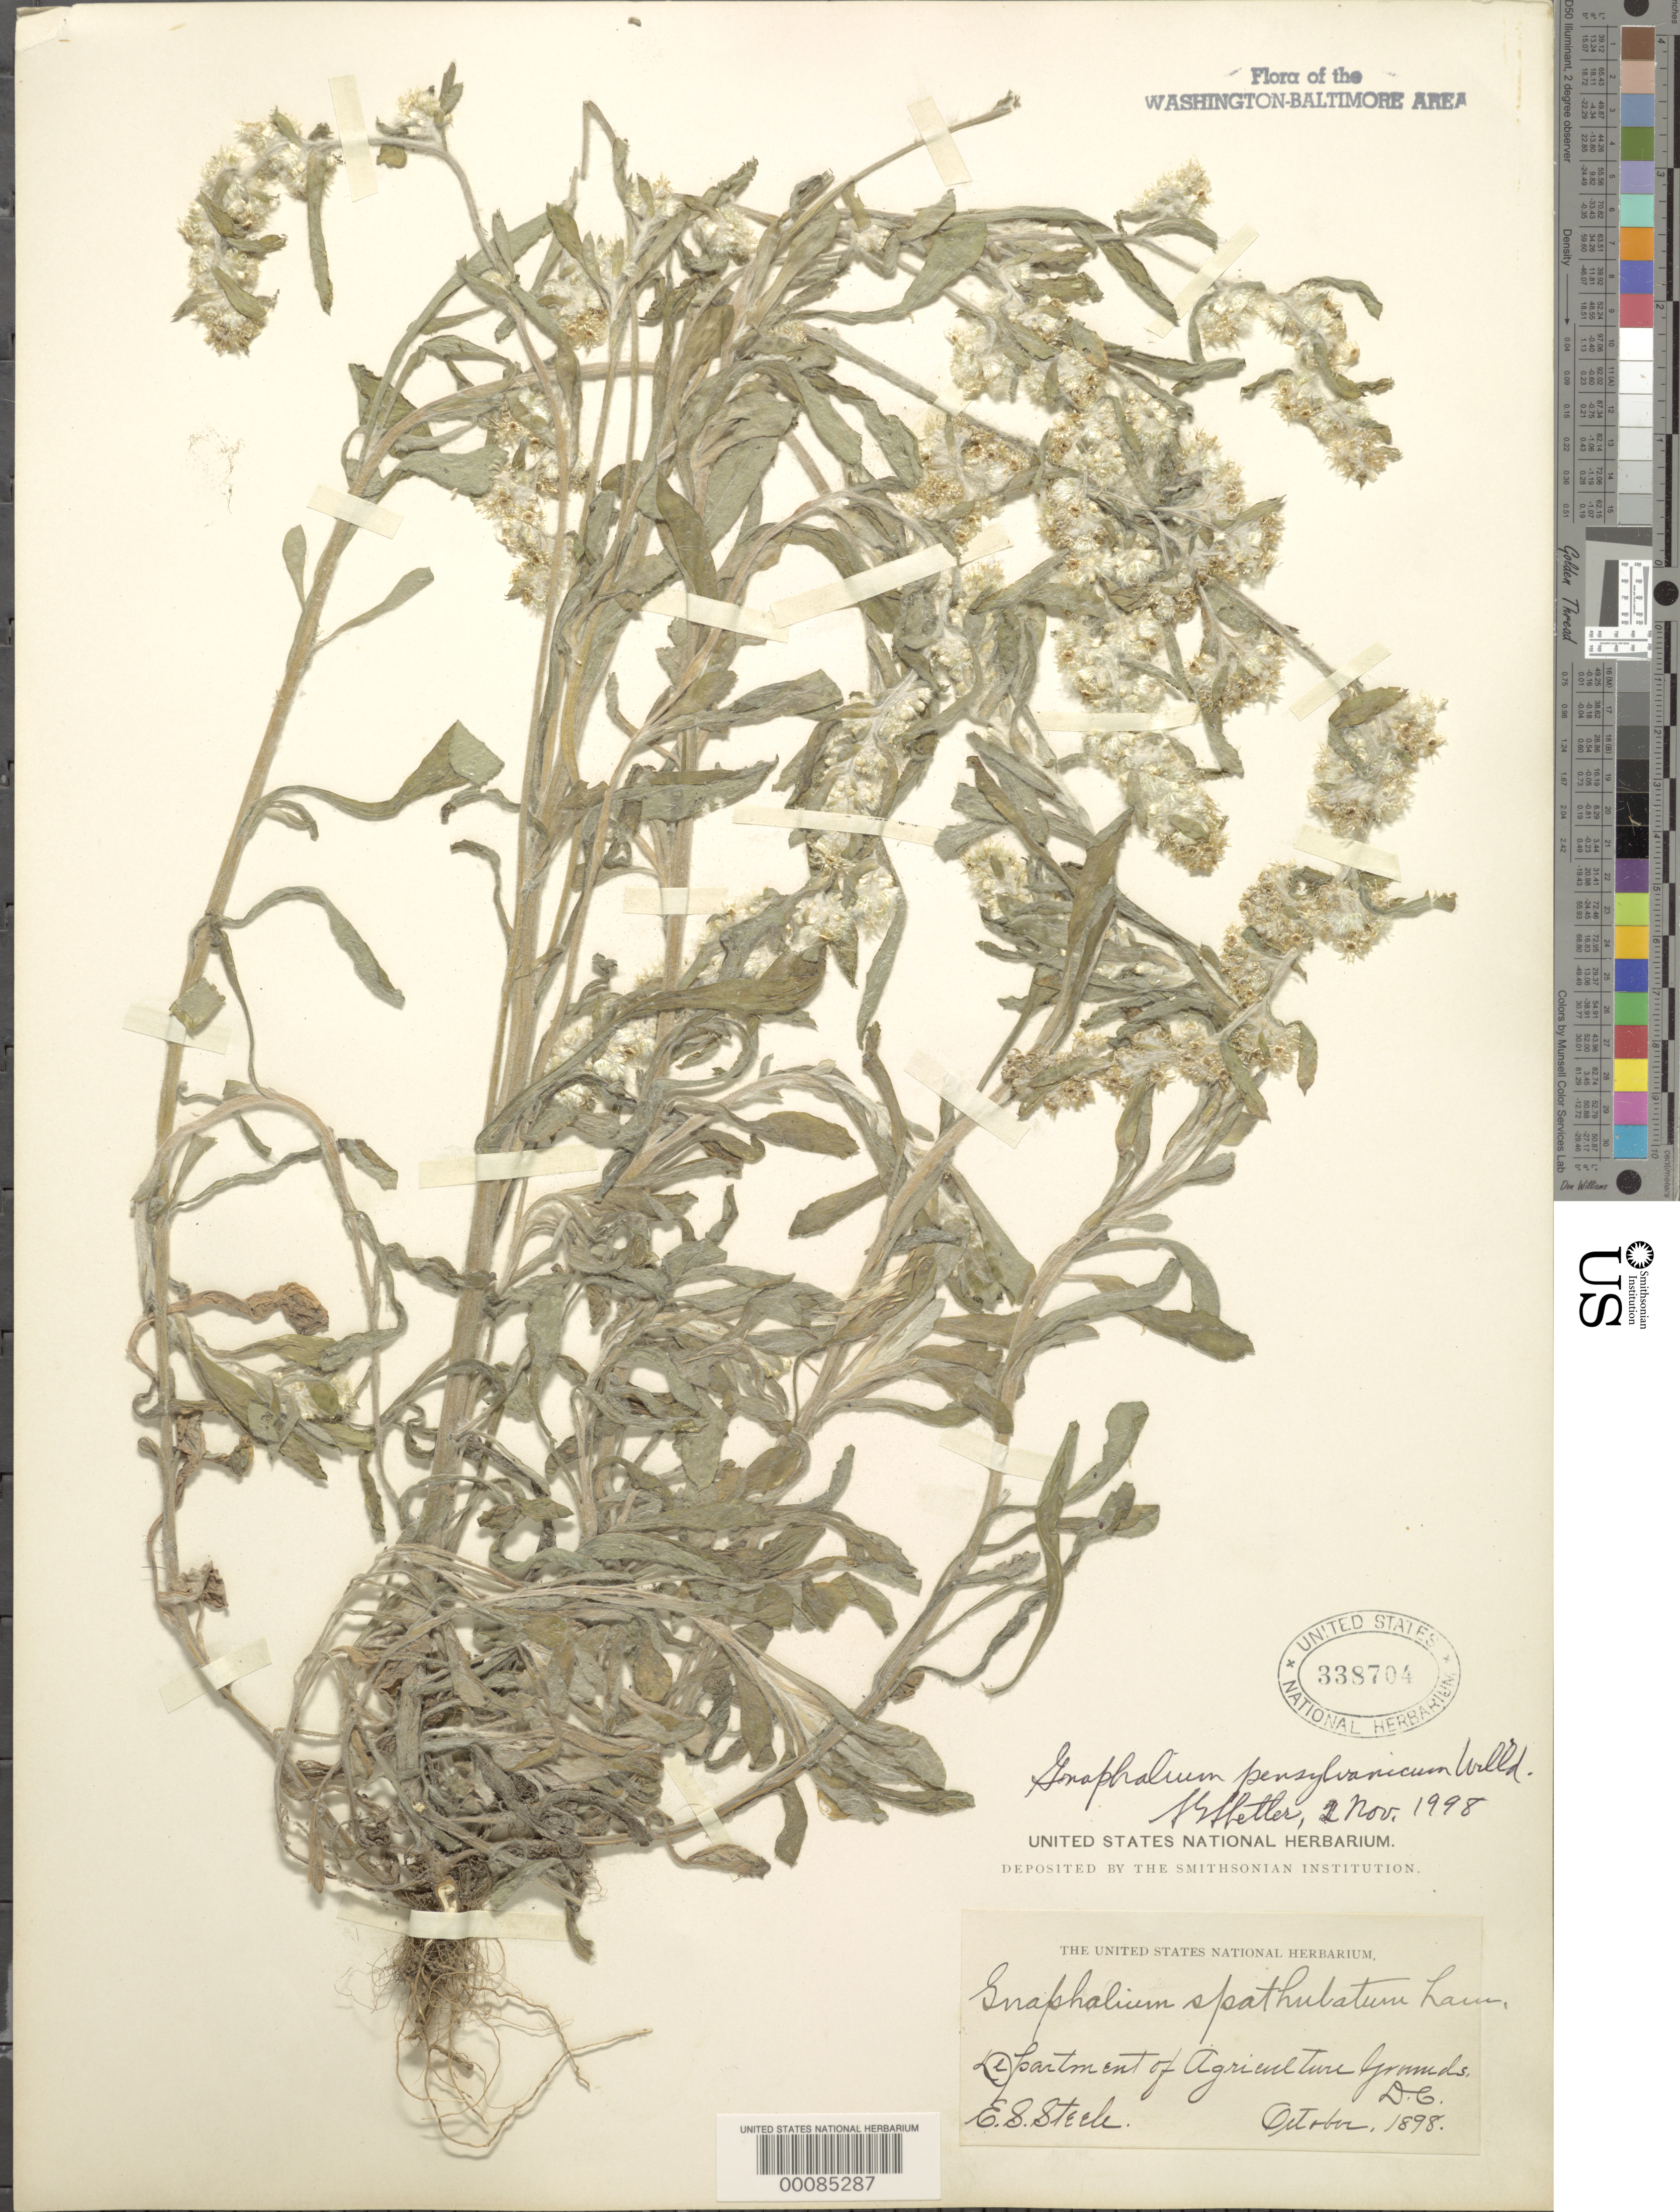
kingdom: Plantae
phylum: Tracheophyta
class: Magnoliopsida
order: Asterales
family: Asteraceae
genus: Gamochaeta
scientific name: Gamochaeta pensylvanica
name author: (Willd.) Cabrera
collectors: E. Steele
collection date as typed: Oct 1898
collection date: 1898-10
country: United States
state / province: District of Columbia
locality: U.S. Dept. of Agriculture grounds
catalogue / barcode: US 338704